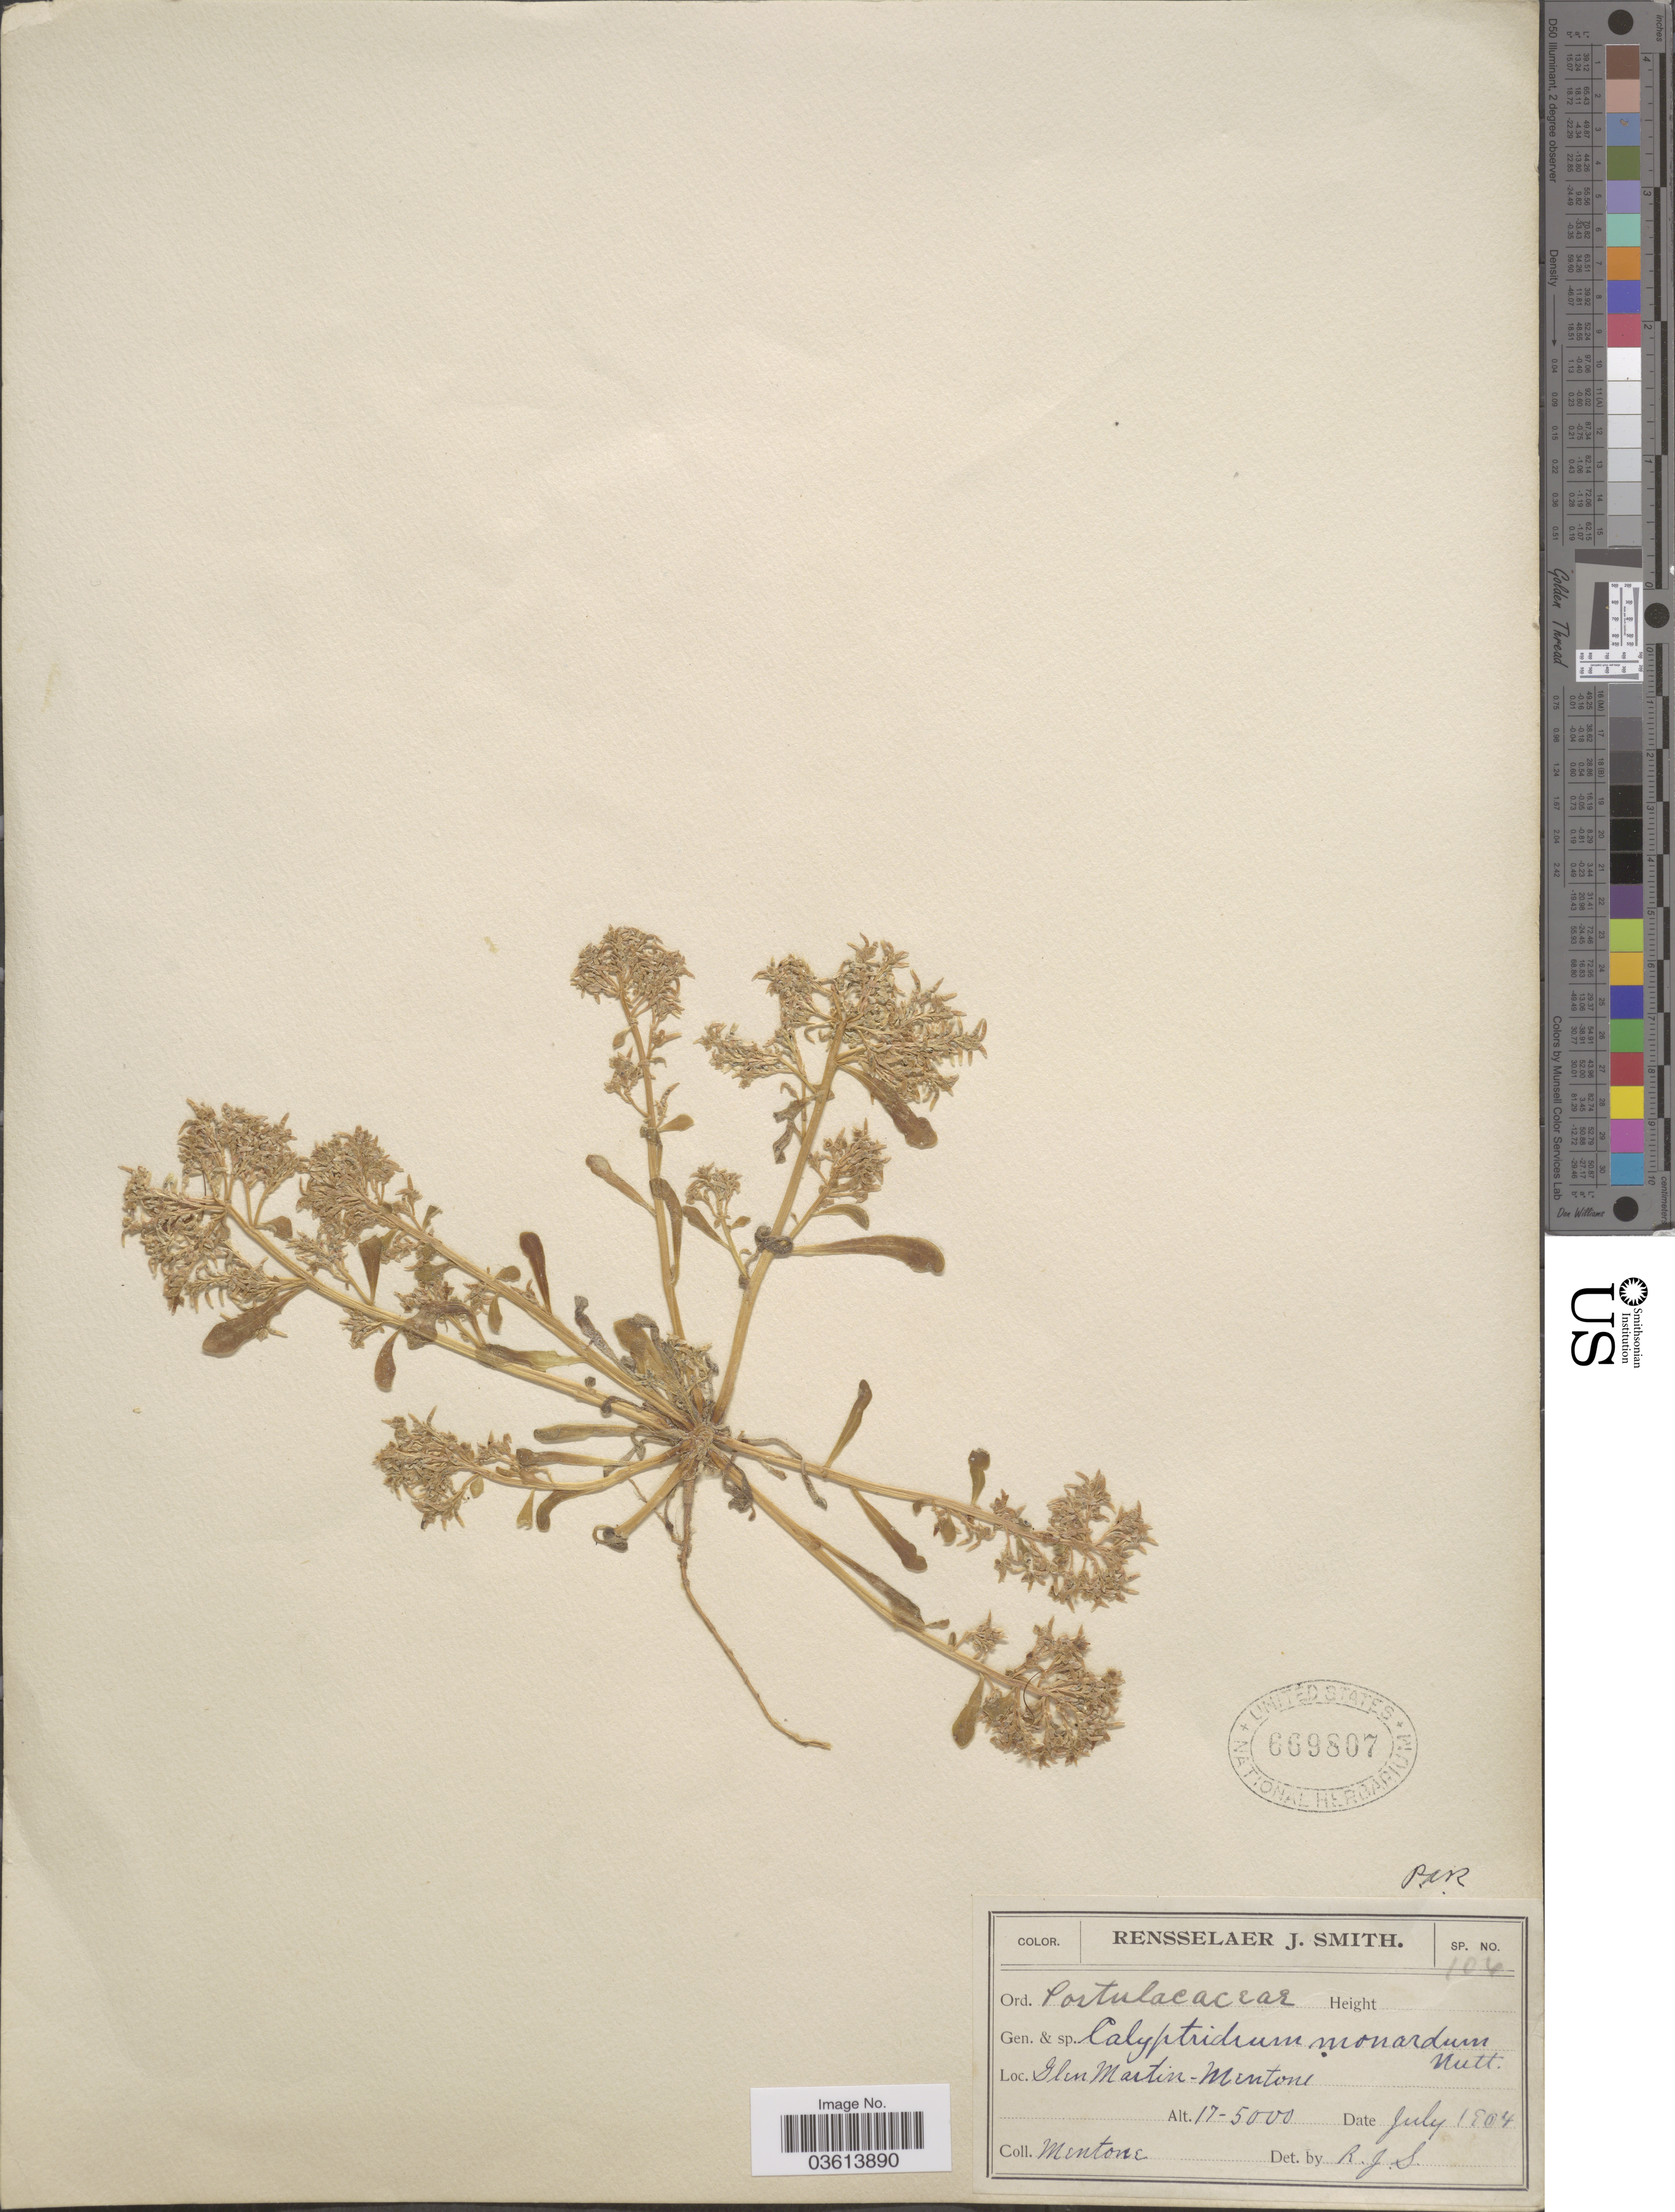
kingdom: Plantae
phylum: Tracheophyta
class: Magnoliopsida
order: Caryophyllales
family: Montiaceae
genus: Calyptridium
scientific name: Calyptridium monandrum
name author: (Nutt.) Nutt.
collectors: R. J. Smith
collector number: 106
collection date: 1904-07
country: United States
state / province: California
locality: Glen Martin-Mentone.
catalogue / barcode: US 669807